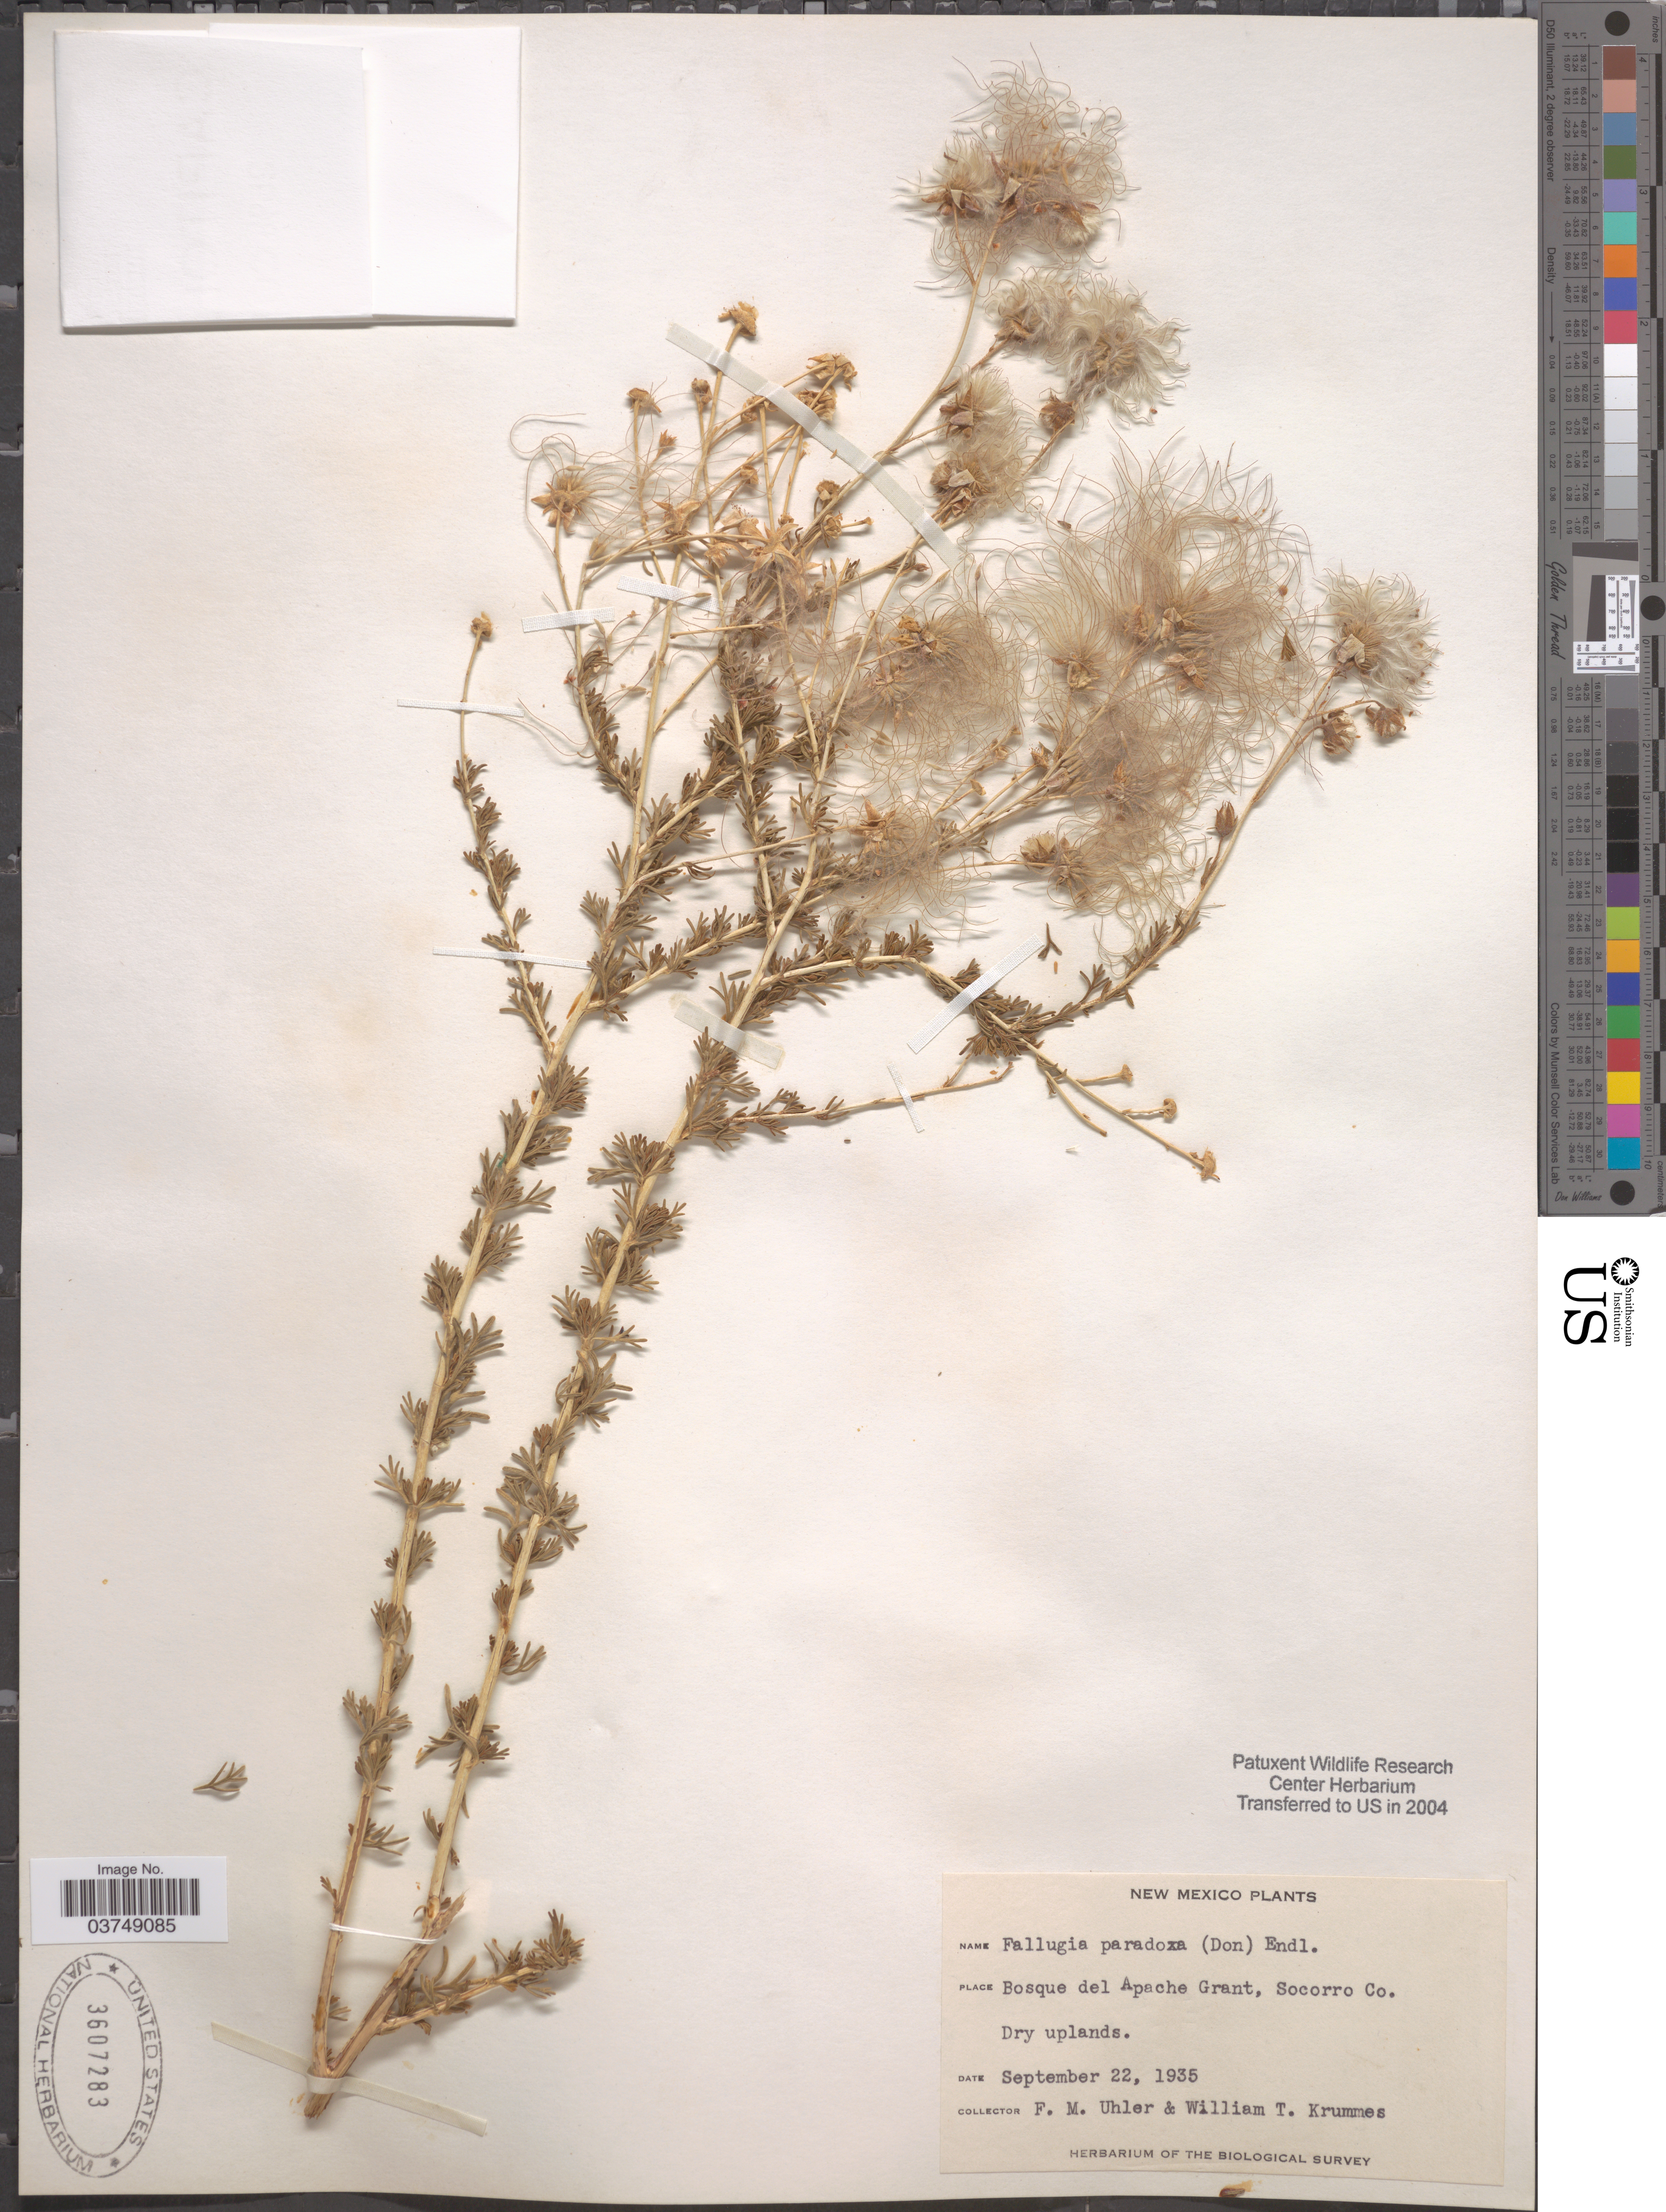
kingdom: Plantae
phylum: Tracheophyta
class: Magnoliopsida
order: Rosales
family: Rosaceae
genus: Fallugia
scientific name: Fallugia paradoxa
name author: (D. Don ex Tilloch & T. Taylor) Endl. ex Torr.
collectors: F. M. Uhler & W. Krummes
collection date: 1935-09-22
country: United States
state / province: New Mexico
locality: Bosque del Apache Grant, Socorro Co.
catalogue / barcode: US 3607283